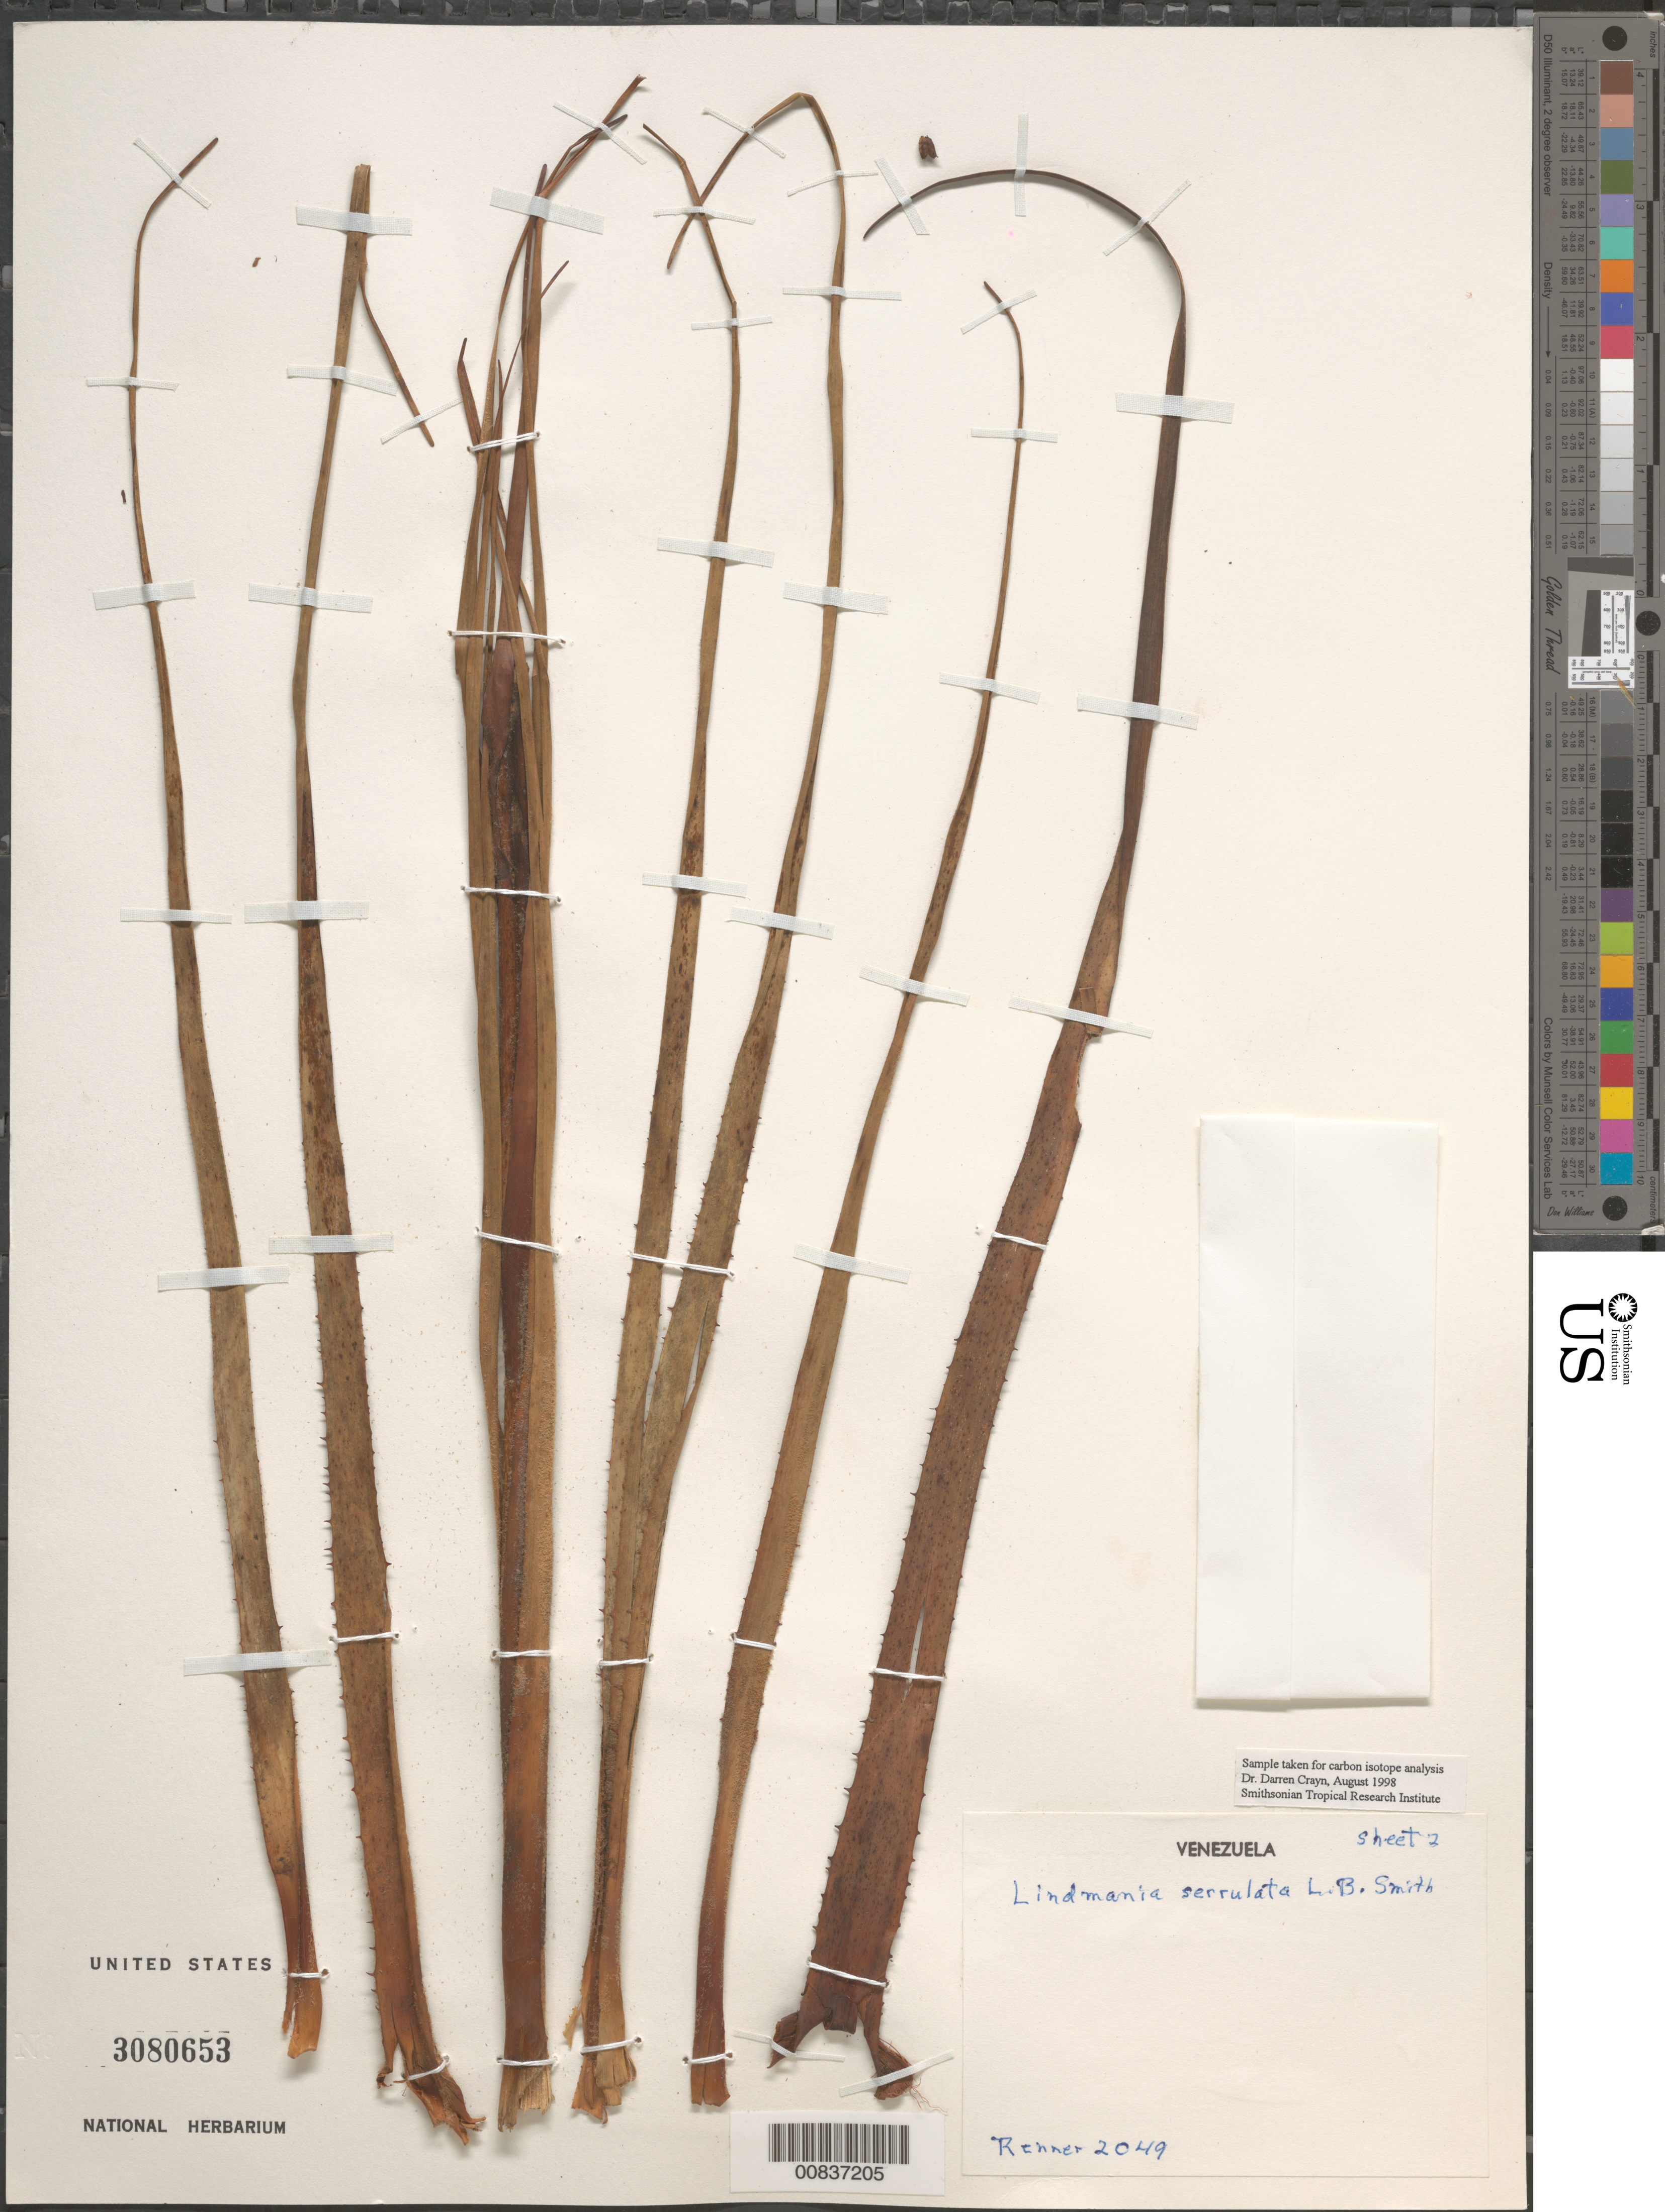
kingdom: Plantae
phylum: Tracheophyta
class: Liliopsida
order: Poales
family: Bromeliaceae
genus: Lindmania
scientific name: Lindmania serrulata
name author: L.B. Sm.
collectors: Renner, --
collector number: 2049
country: Venezuela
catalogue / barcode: US 3080653